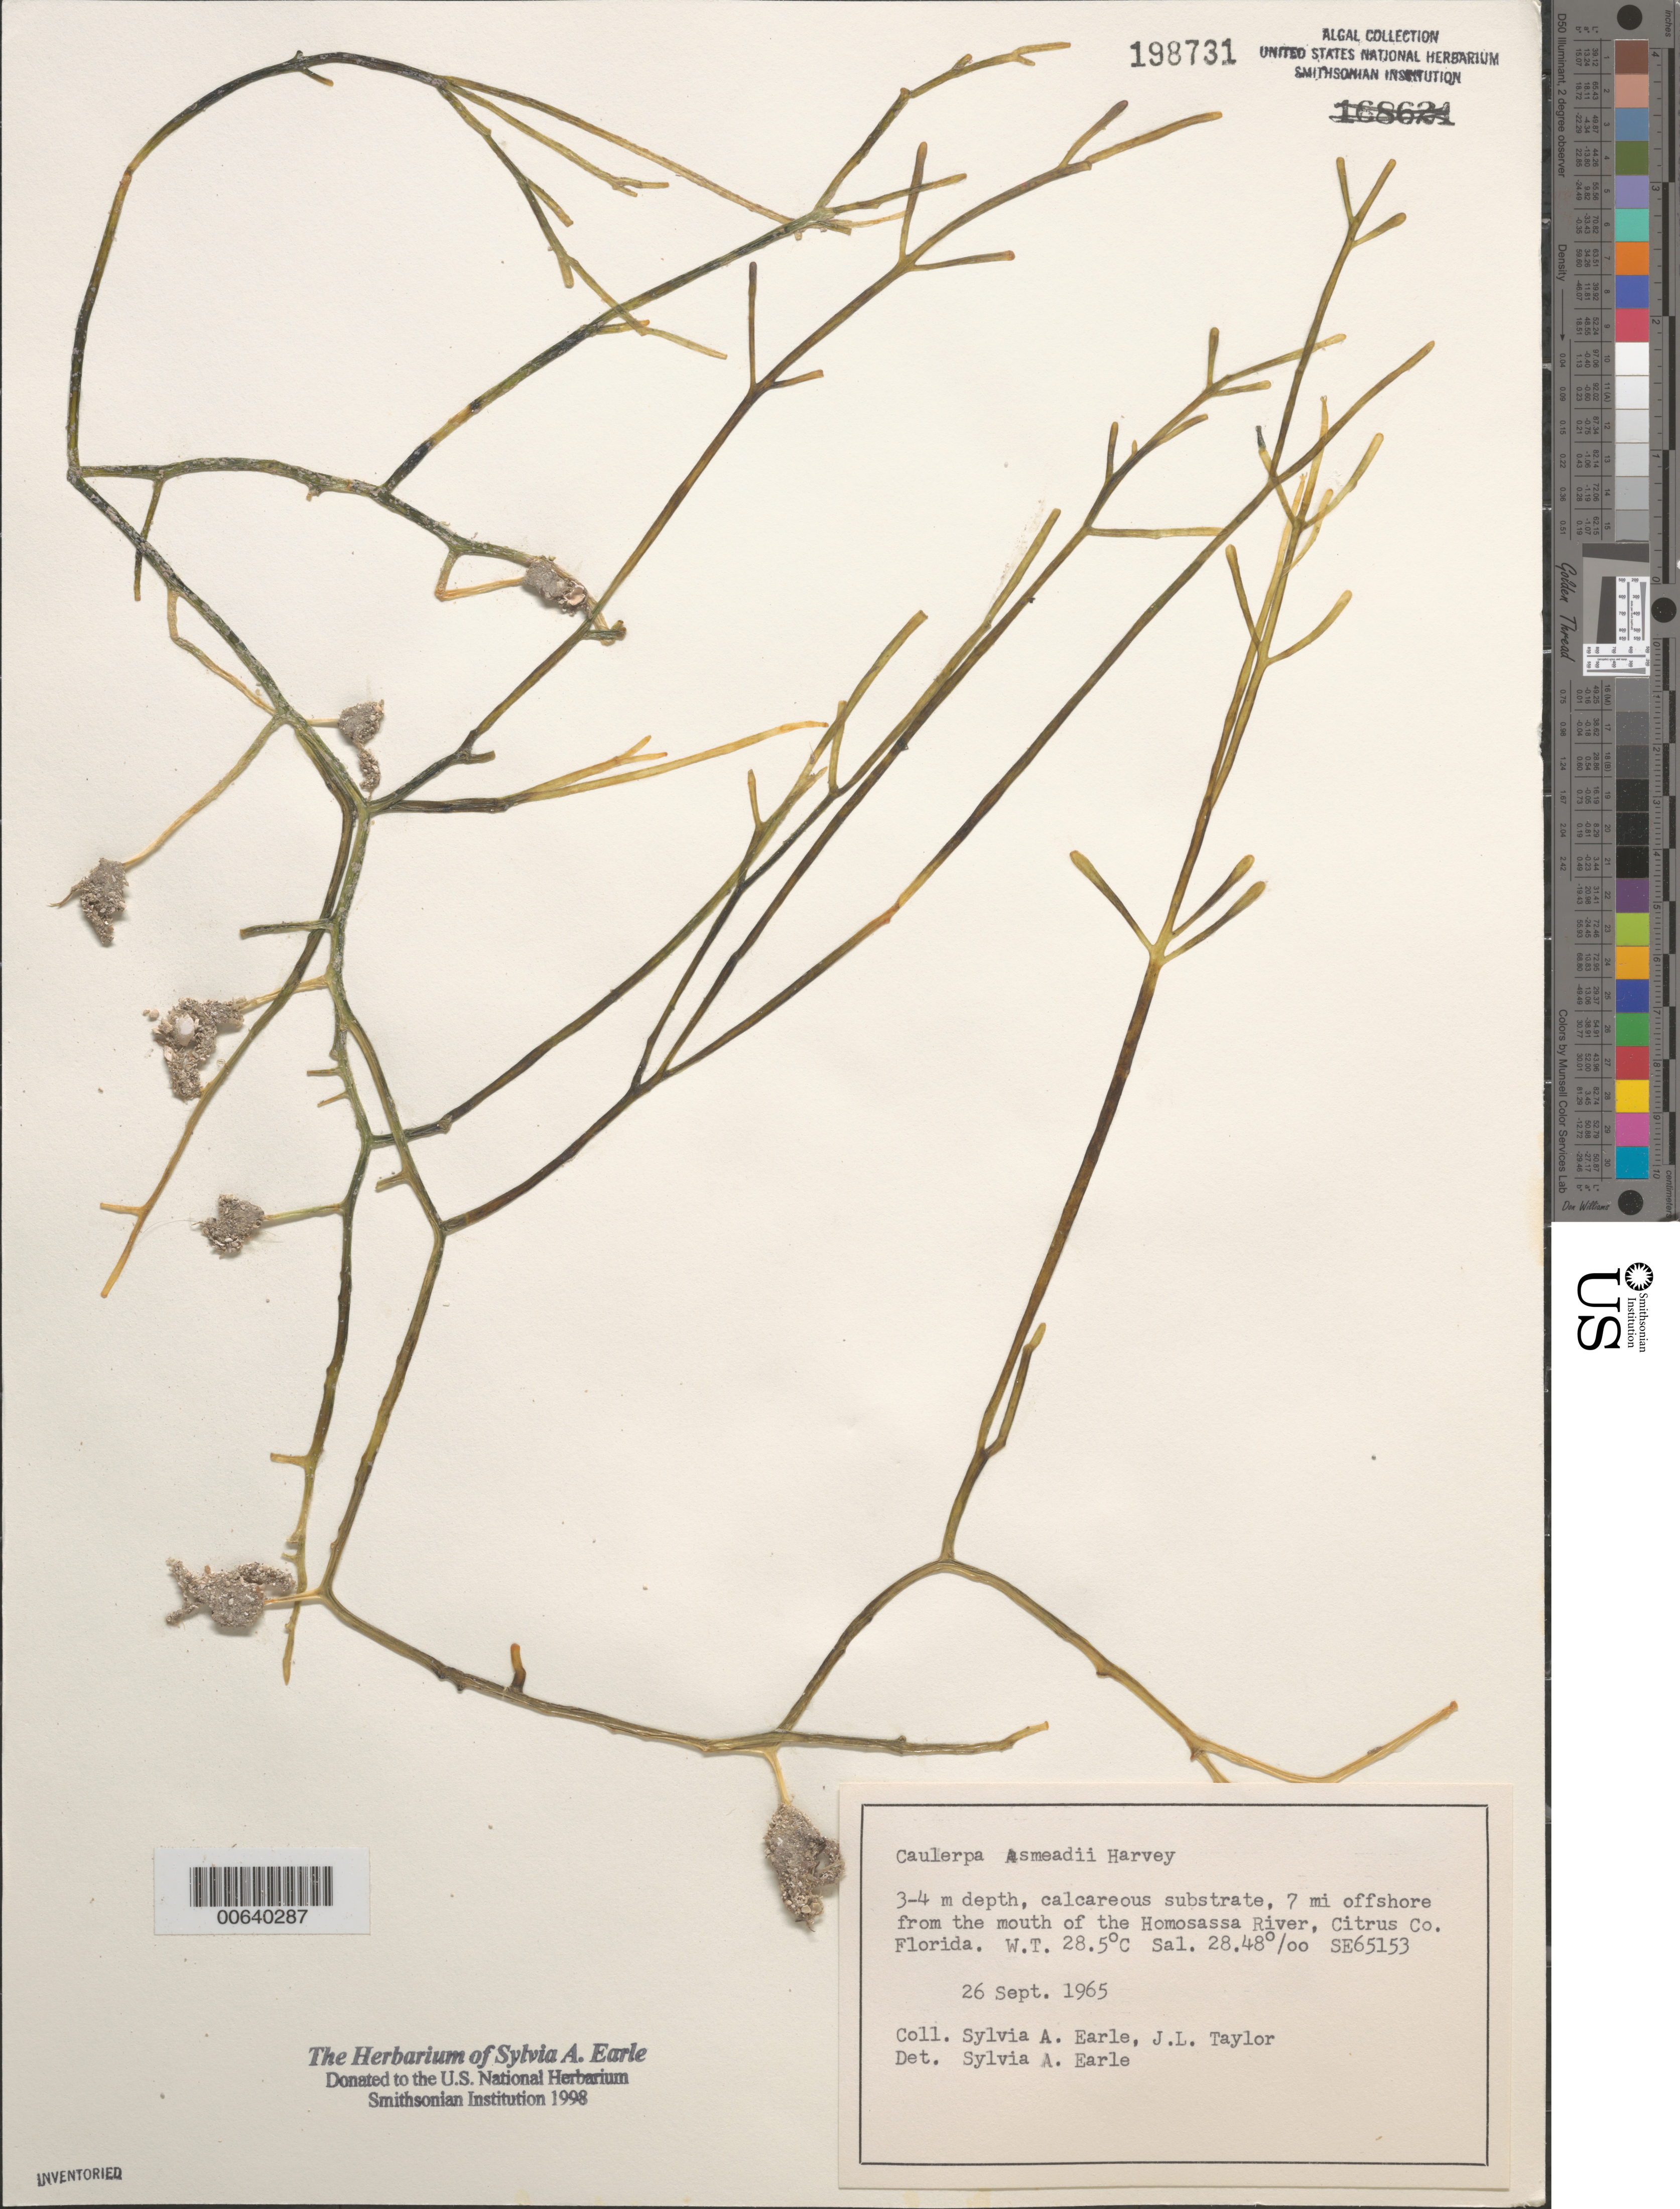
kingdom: Plantae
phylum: Chlorophyta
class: Ulvophyceae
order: Bryopsidales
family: Caulerpaceae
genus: Caulerpa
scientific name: Caulerpa ashmeadii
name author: Harv.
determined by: Earle, S. A.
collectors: S. A. Earle & J. L. Taylor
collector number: SE 65153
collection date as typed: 26 Sep 1965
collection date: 1965-09-26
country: United States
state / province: Florida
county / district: Citrus County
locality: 7 miles off Homosassa River mouth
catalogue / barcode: US 198731